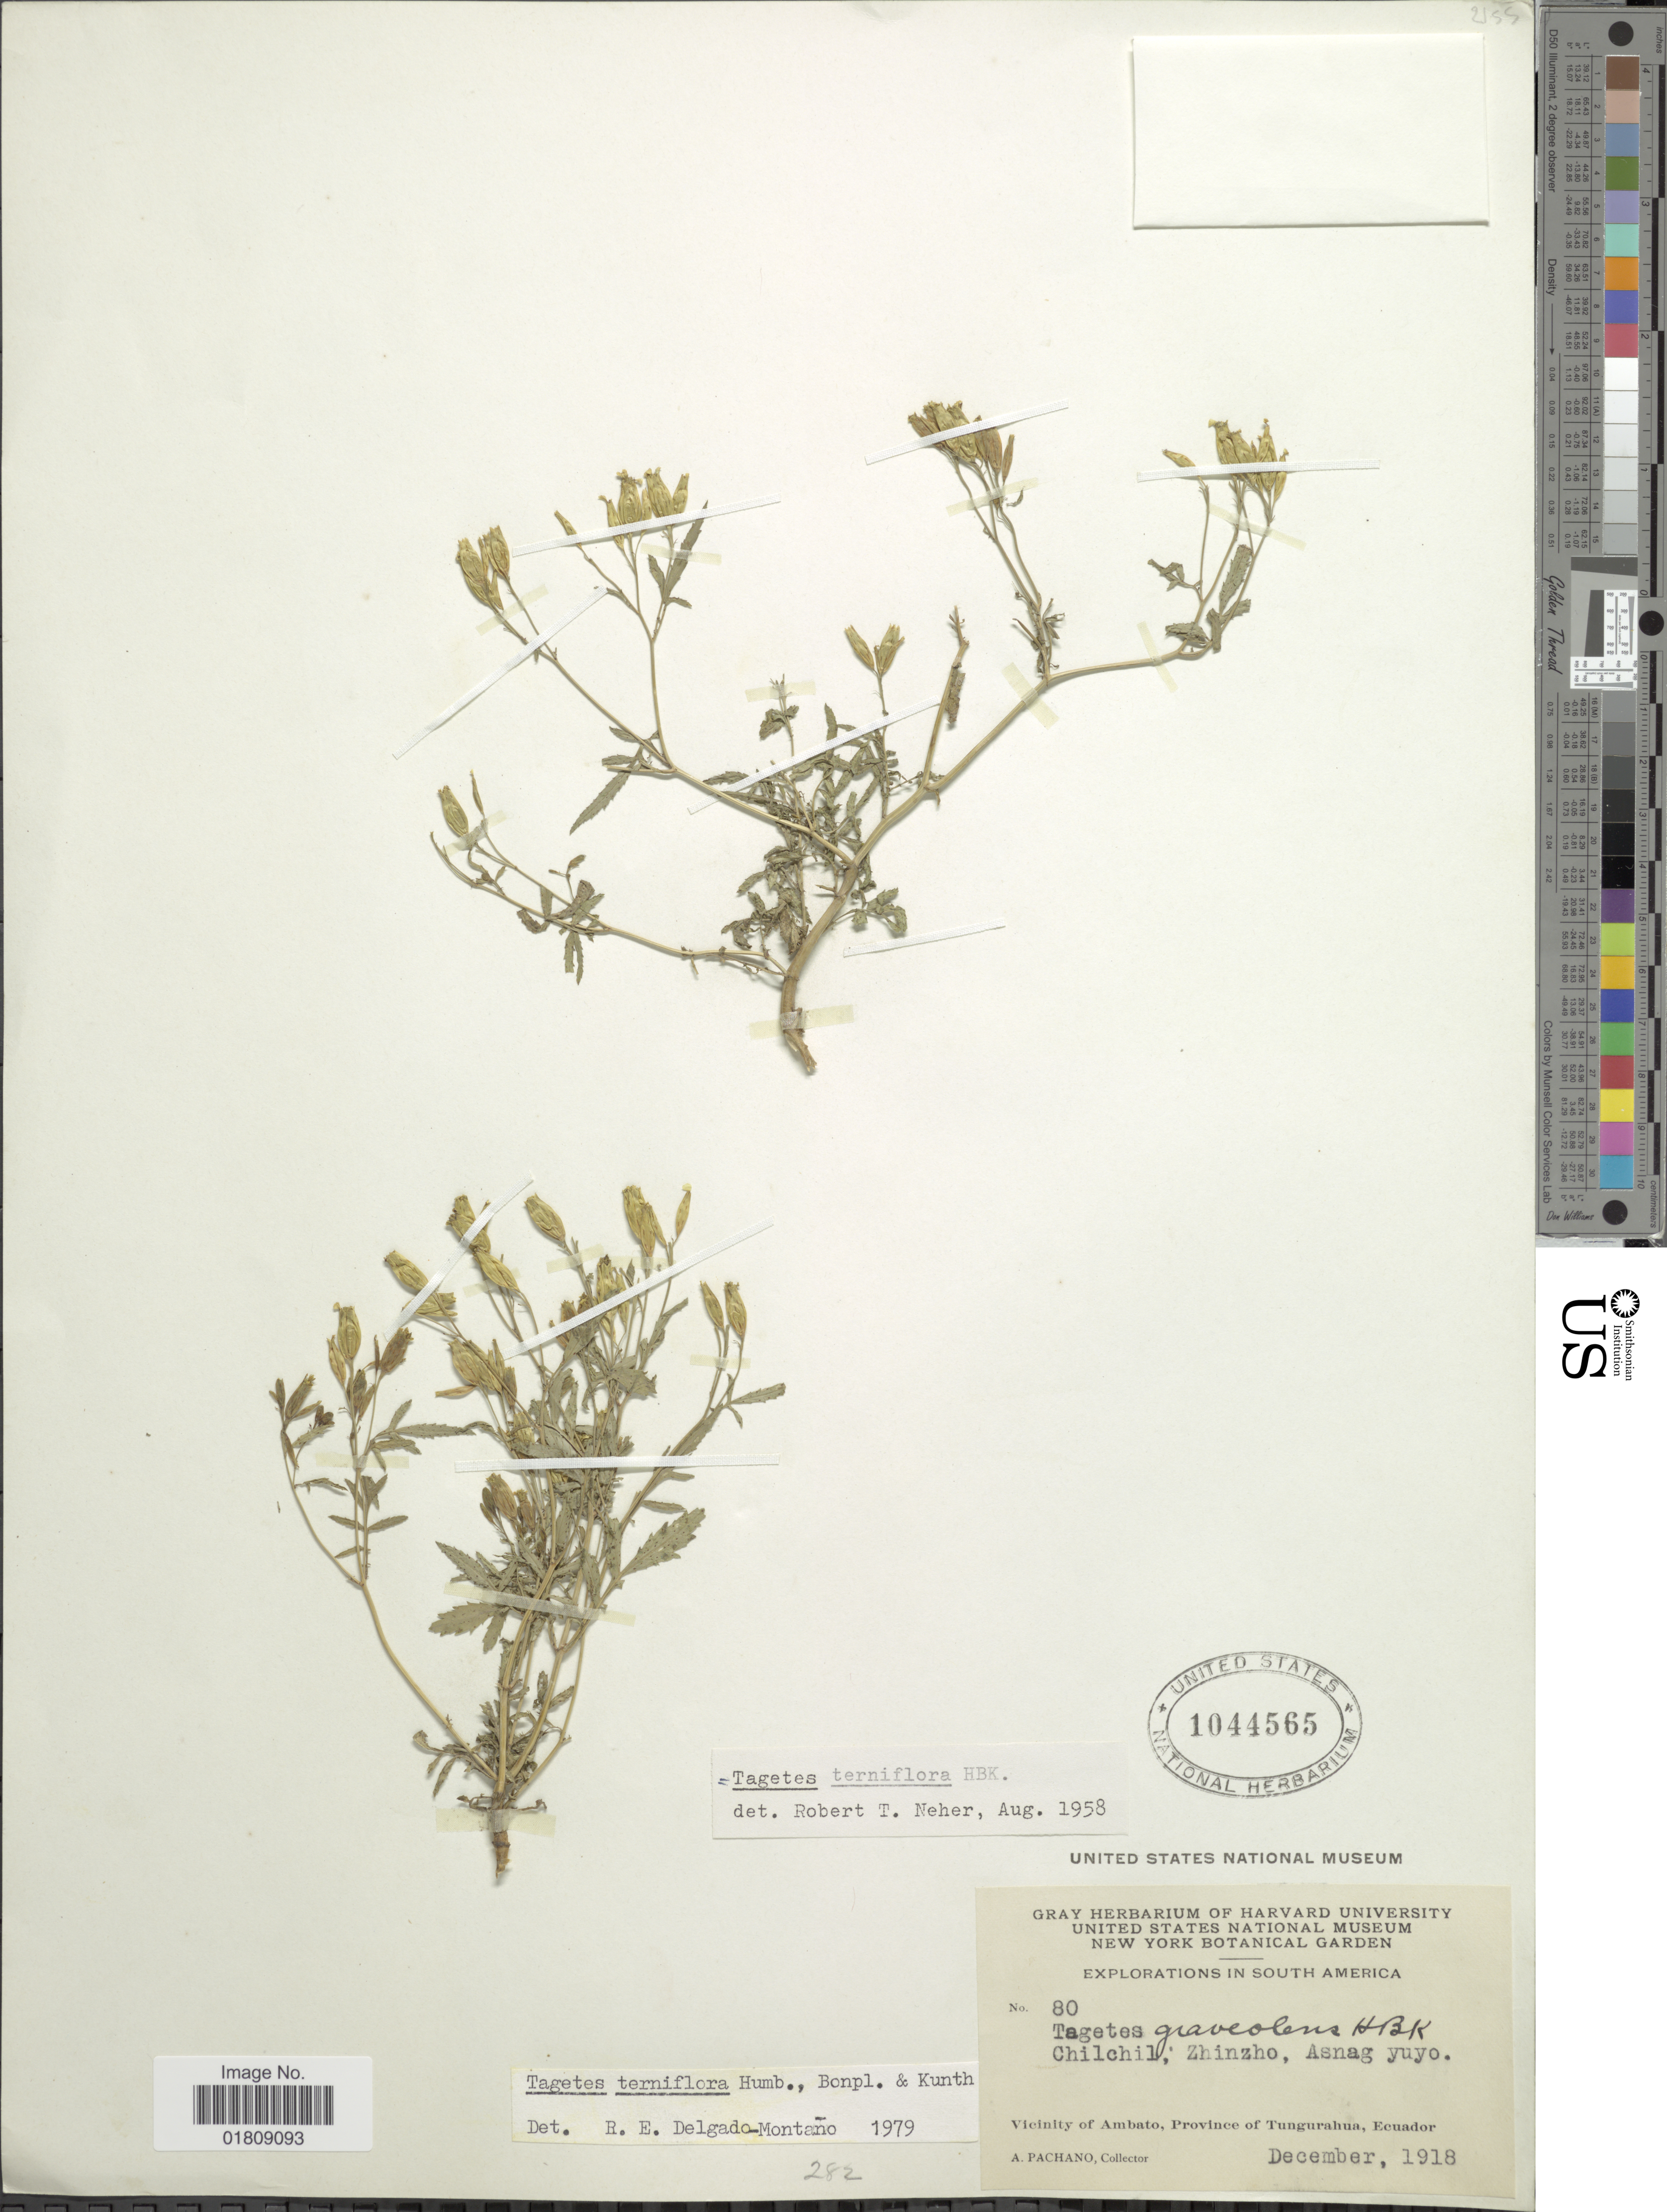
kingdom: Plantae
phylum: Tracheophyta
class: Magnoliopsida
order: Asterales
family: Asteraceae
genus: Tagetes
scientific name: Tagetes terniflora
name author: Kunth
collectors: A. Pachano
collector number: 80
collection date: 1918-12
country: Ecuador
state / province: Tungurahua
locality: South America, Vicinity of Ambato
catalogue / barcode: US 1044565